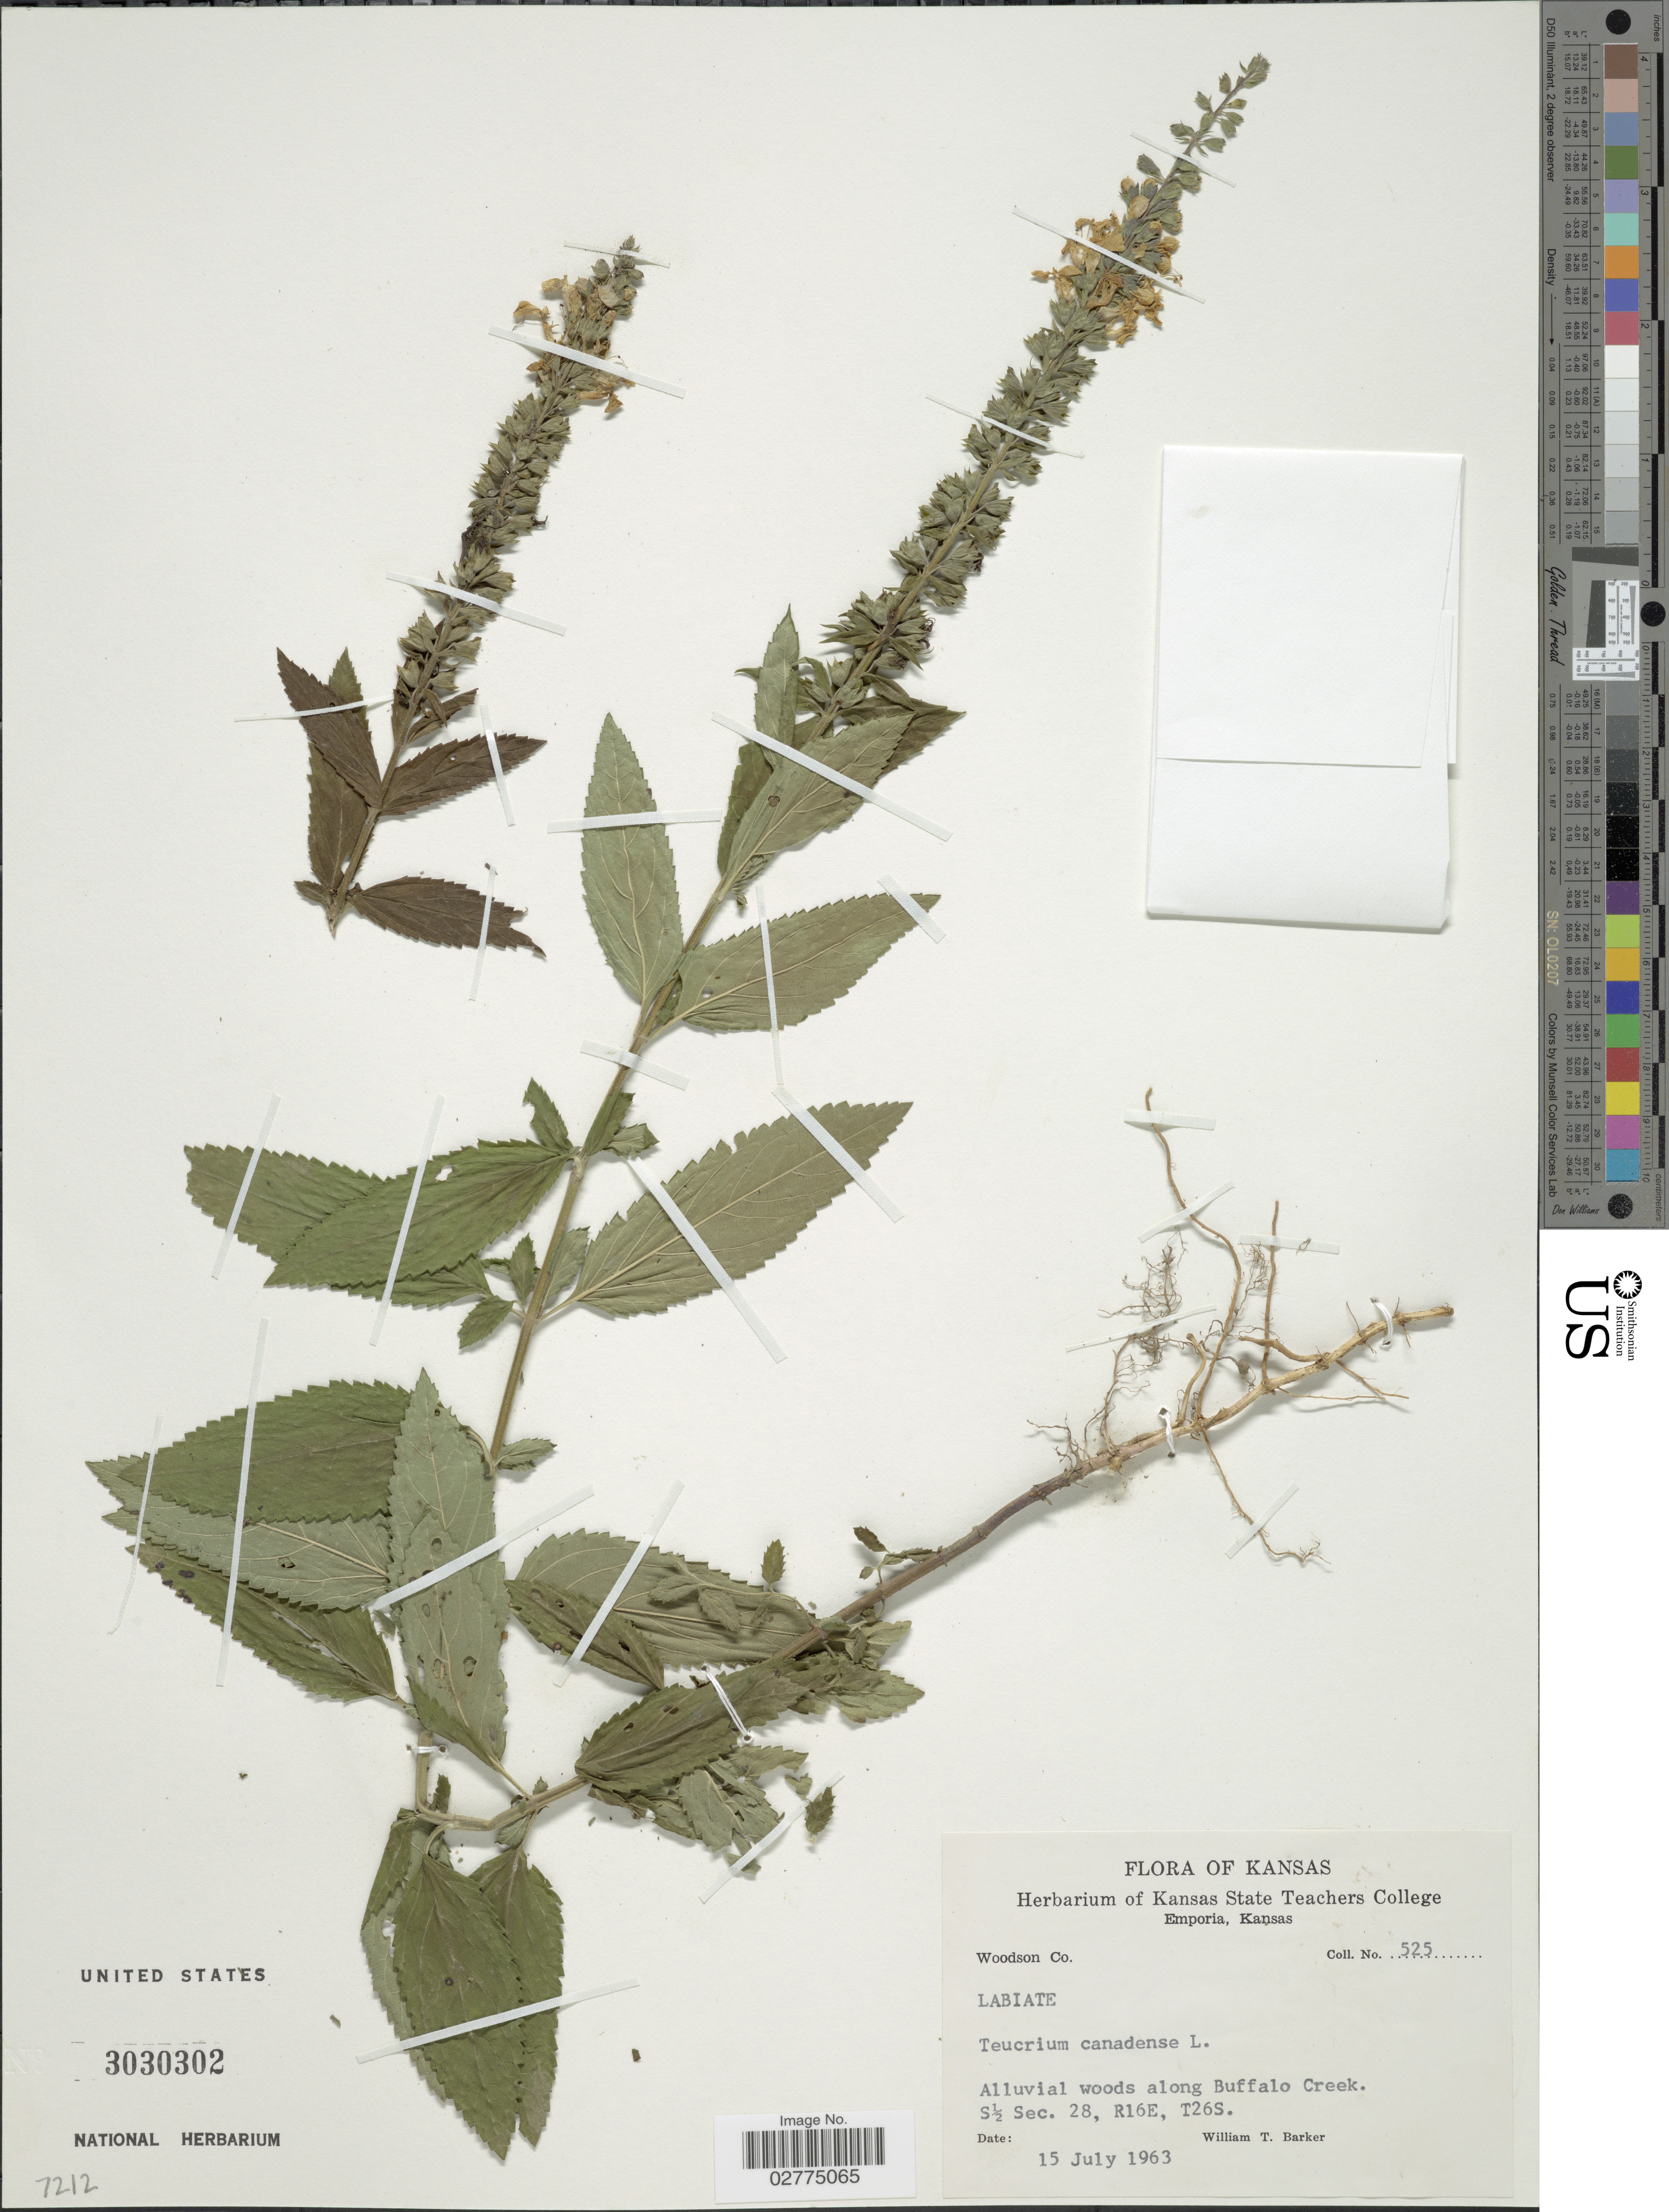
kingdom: Plantae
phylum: Tracheophyta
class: Magnoliopsida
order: Lamiales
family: Lamiaceae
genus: Teucrium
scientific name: Teucrium canadense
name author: L.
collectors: W. R. Barker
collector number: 525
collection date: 1963-07-15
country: United States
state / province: Kansas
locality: Woodson Co. Alluvial woods along Buffalo Creek. S½ Sec. 28, R16E, T26S.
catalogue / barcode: US 3030302